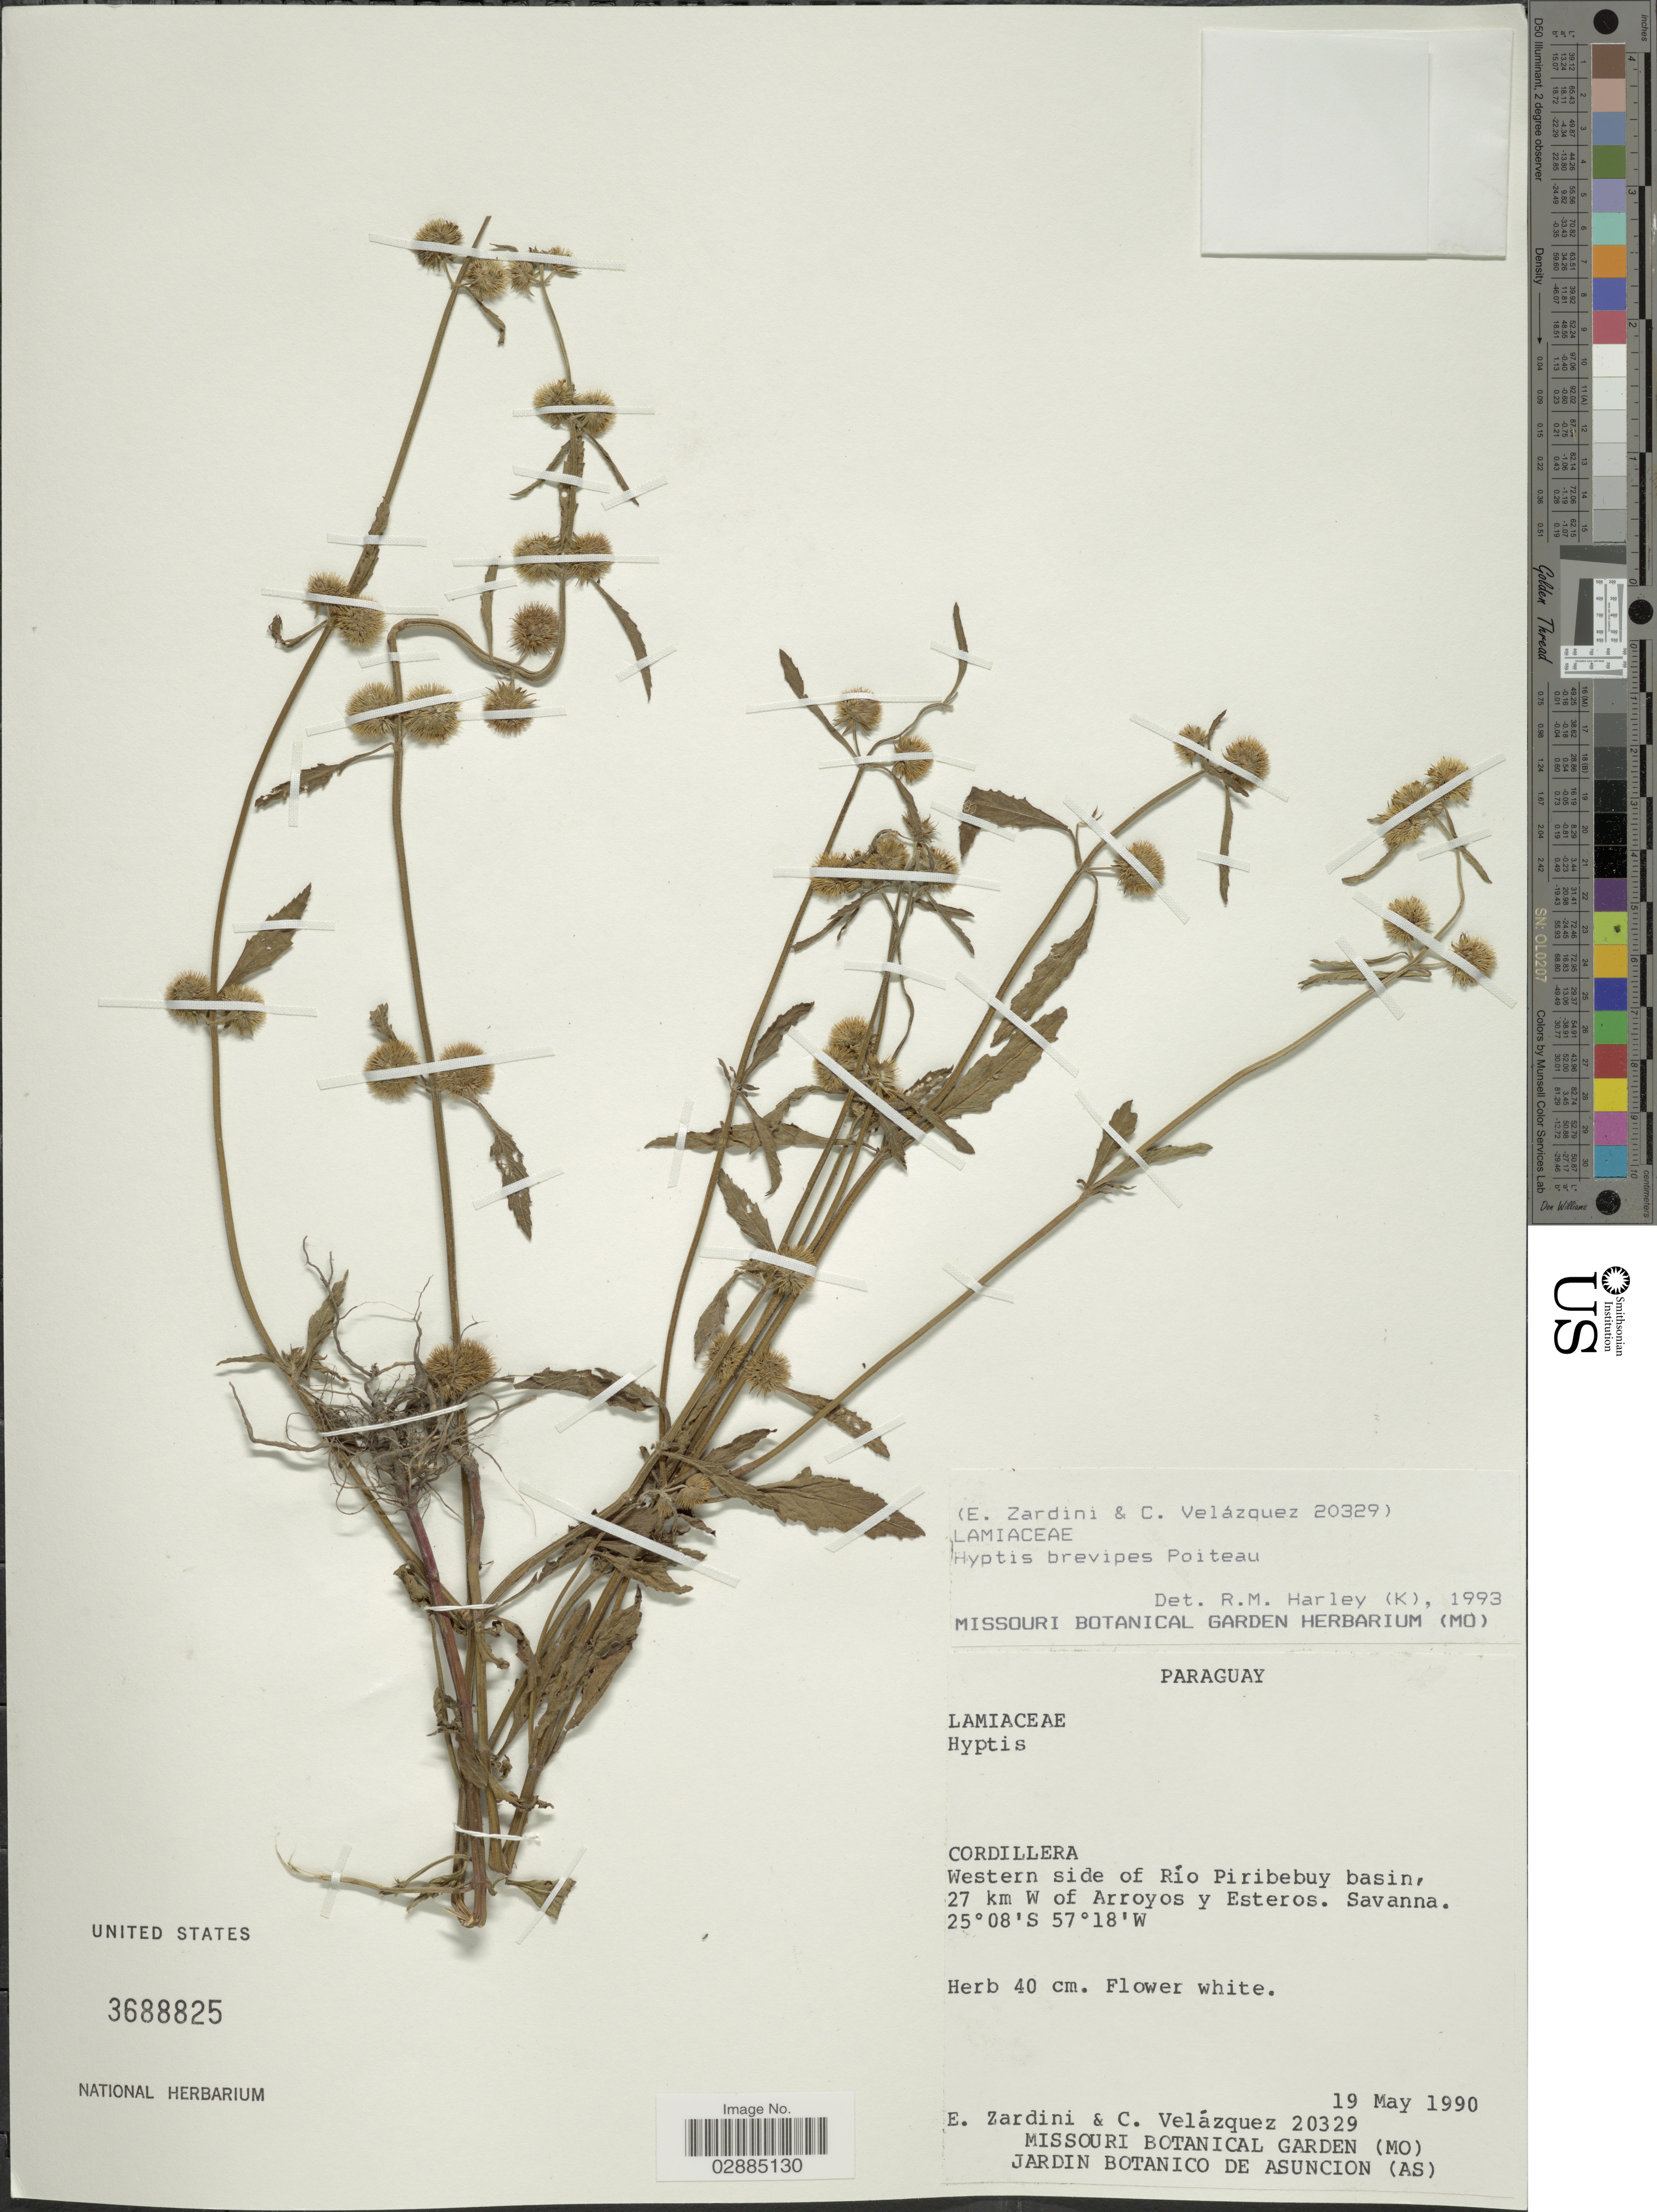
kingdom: Plantae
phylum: Tracheophyta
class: Magnoliopsida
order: Lamiales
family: Lamiaceae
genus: Hyptis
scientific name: Hyptis brevipes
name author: Poit.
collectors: E. Zardini & C. Velázquez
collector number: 20329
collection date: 1990-05-19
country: Paraguay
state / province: Cordillera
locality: Western side of Río Piribebuy basin, 27 km W of Arroyos y Esteros.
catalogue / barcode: US 3688825